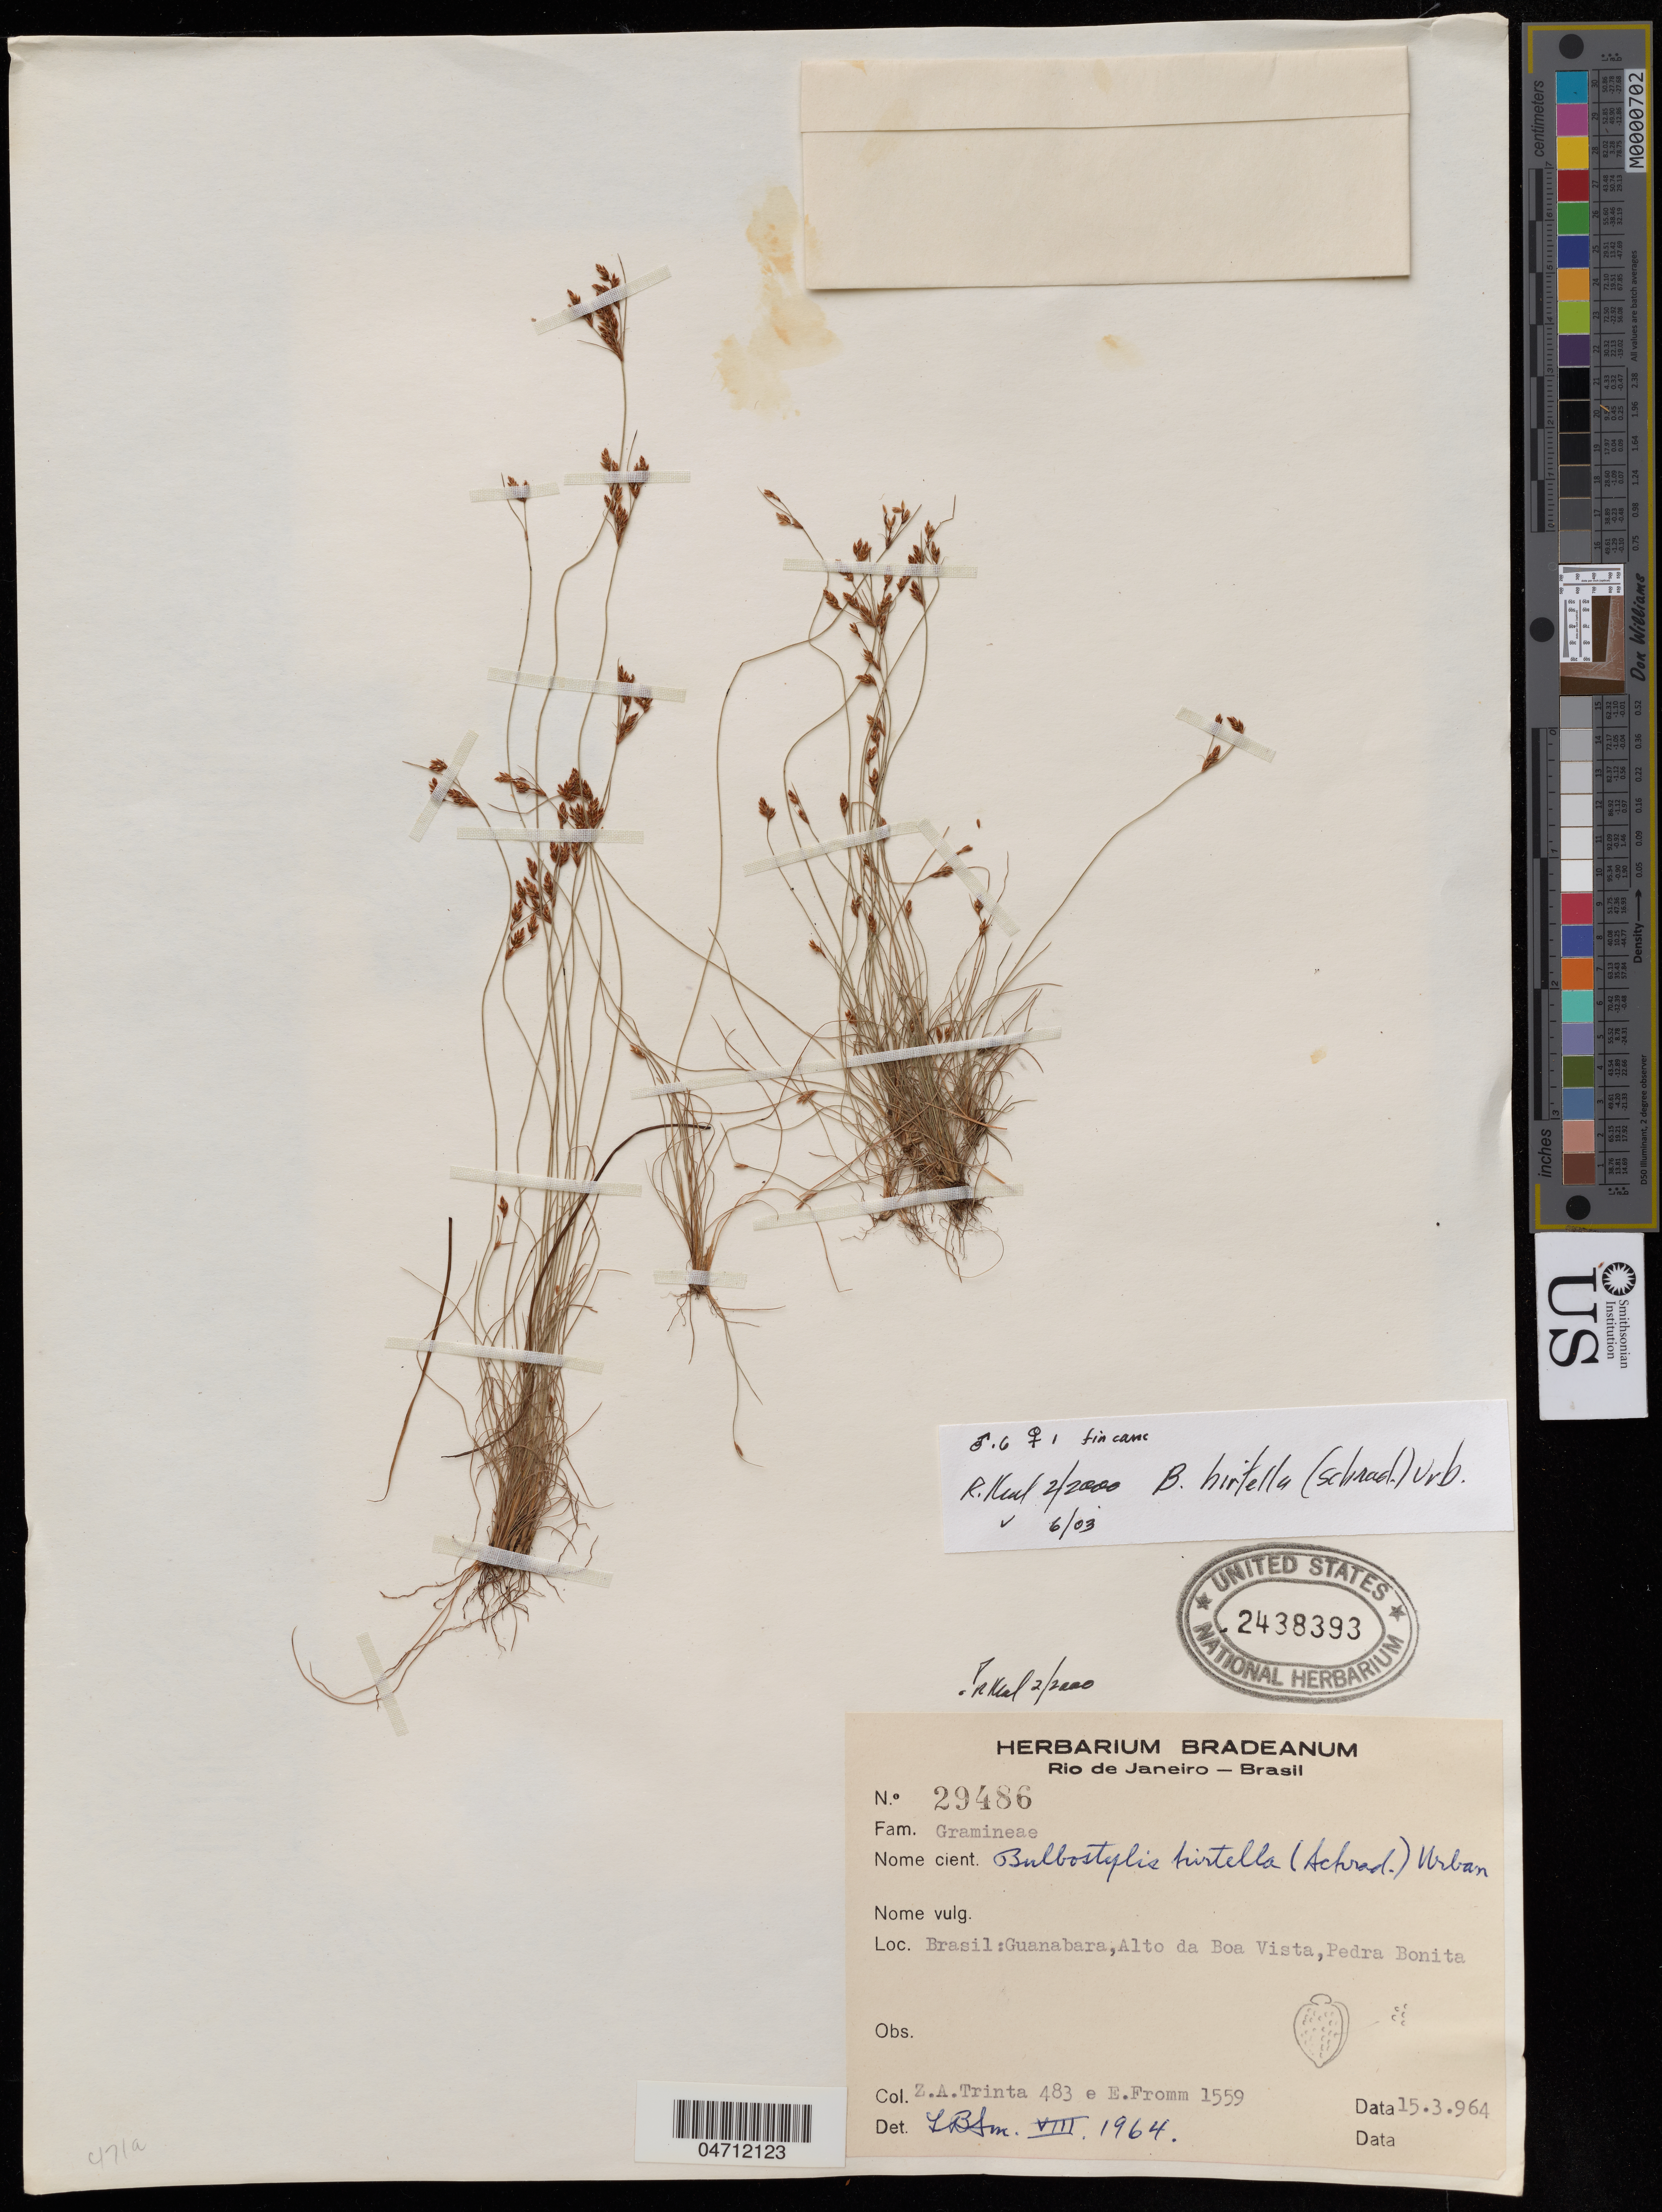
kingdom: Plantae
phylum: Tracheophyta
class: Liliopsida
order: Poales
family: Cyperaceae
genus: Bulbostylis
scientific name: Bulbostylis hirtella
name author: (Schrad.) Nees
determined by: Kral, R.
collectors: Z. Trinta & E. Fromm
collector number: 29486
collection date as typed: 15 Mar 1964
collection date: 1964-03-15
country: Brazil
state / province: Río de Janeiro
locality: Guanabara. Alto da Boa Vista, Pedra Bonita.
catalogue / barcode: US 2438393